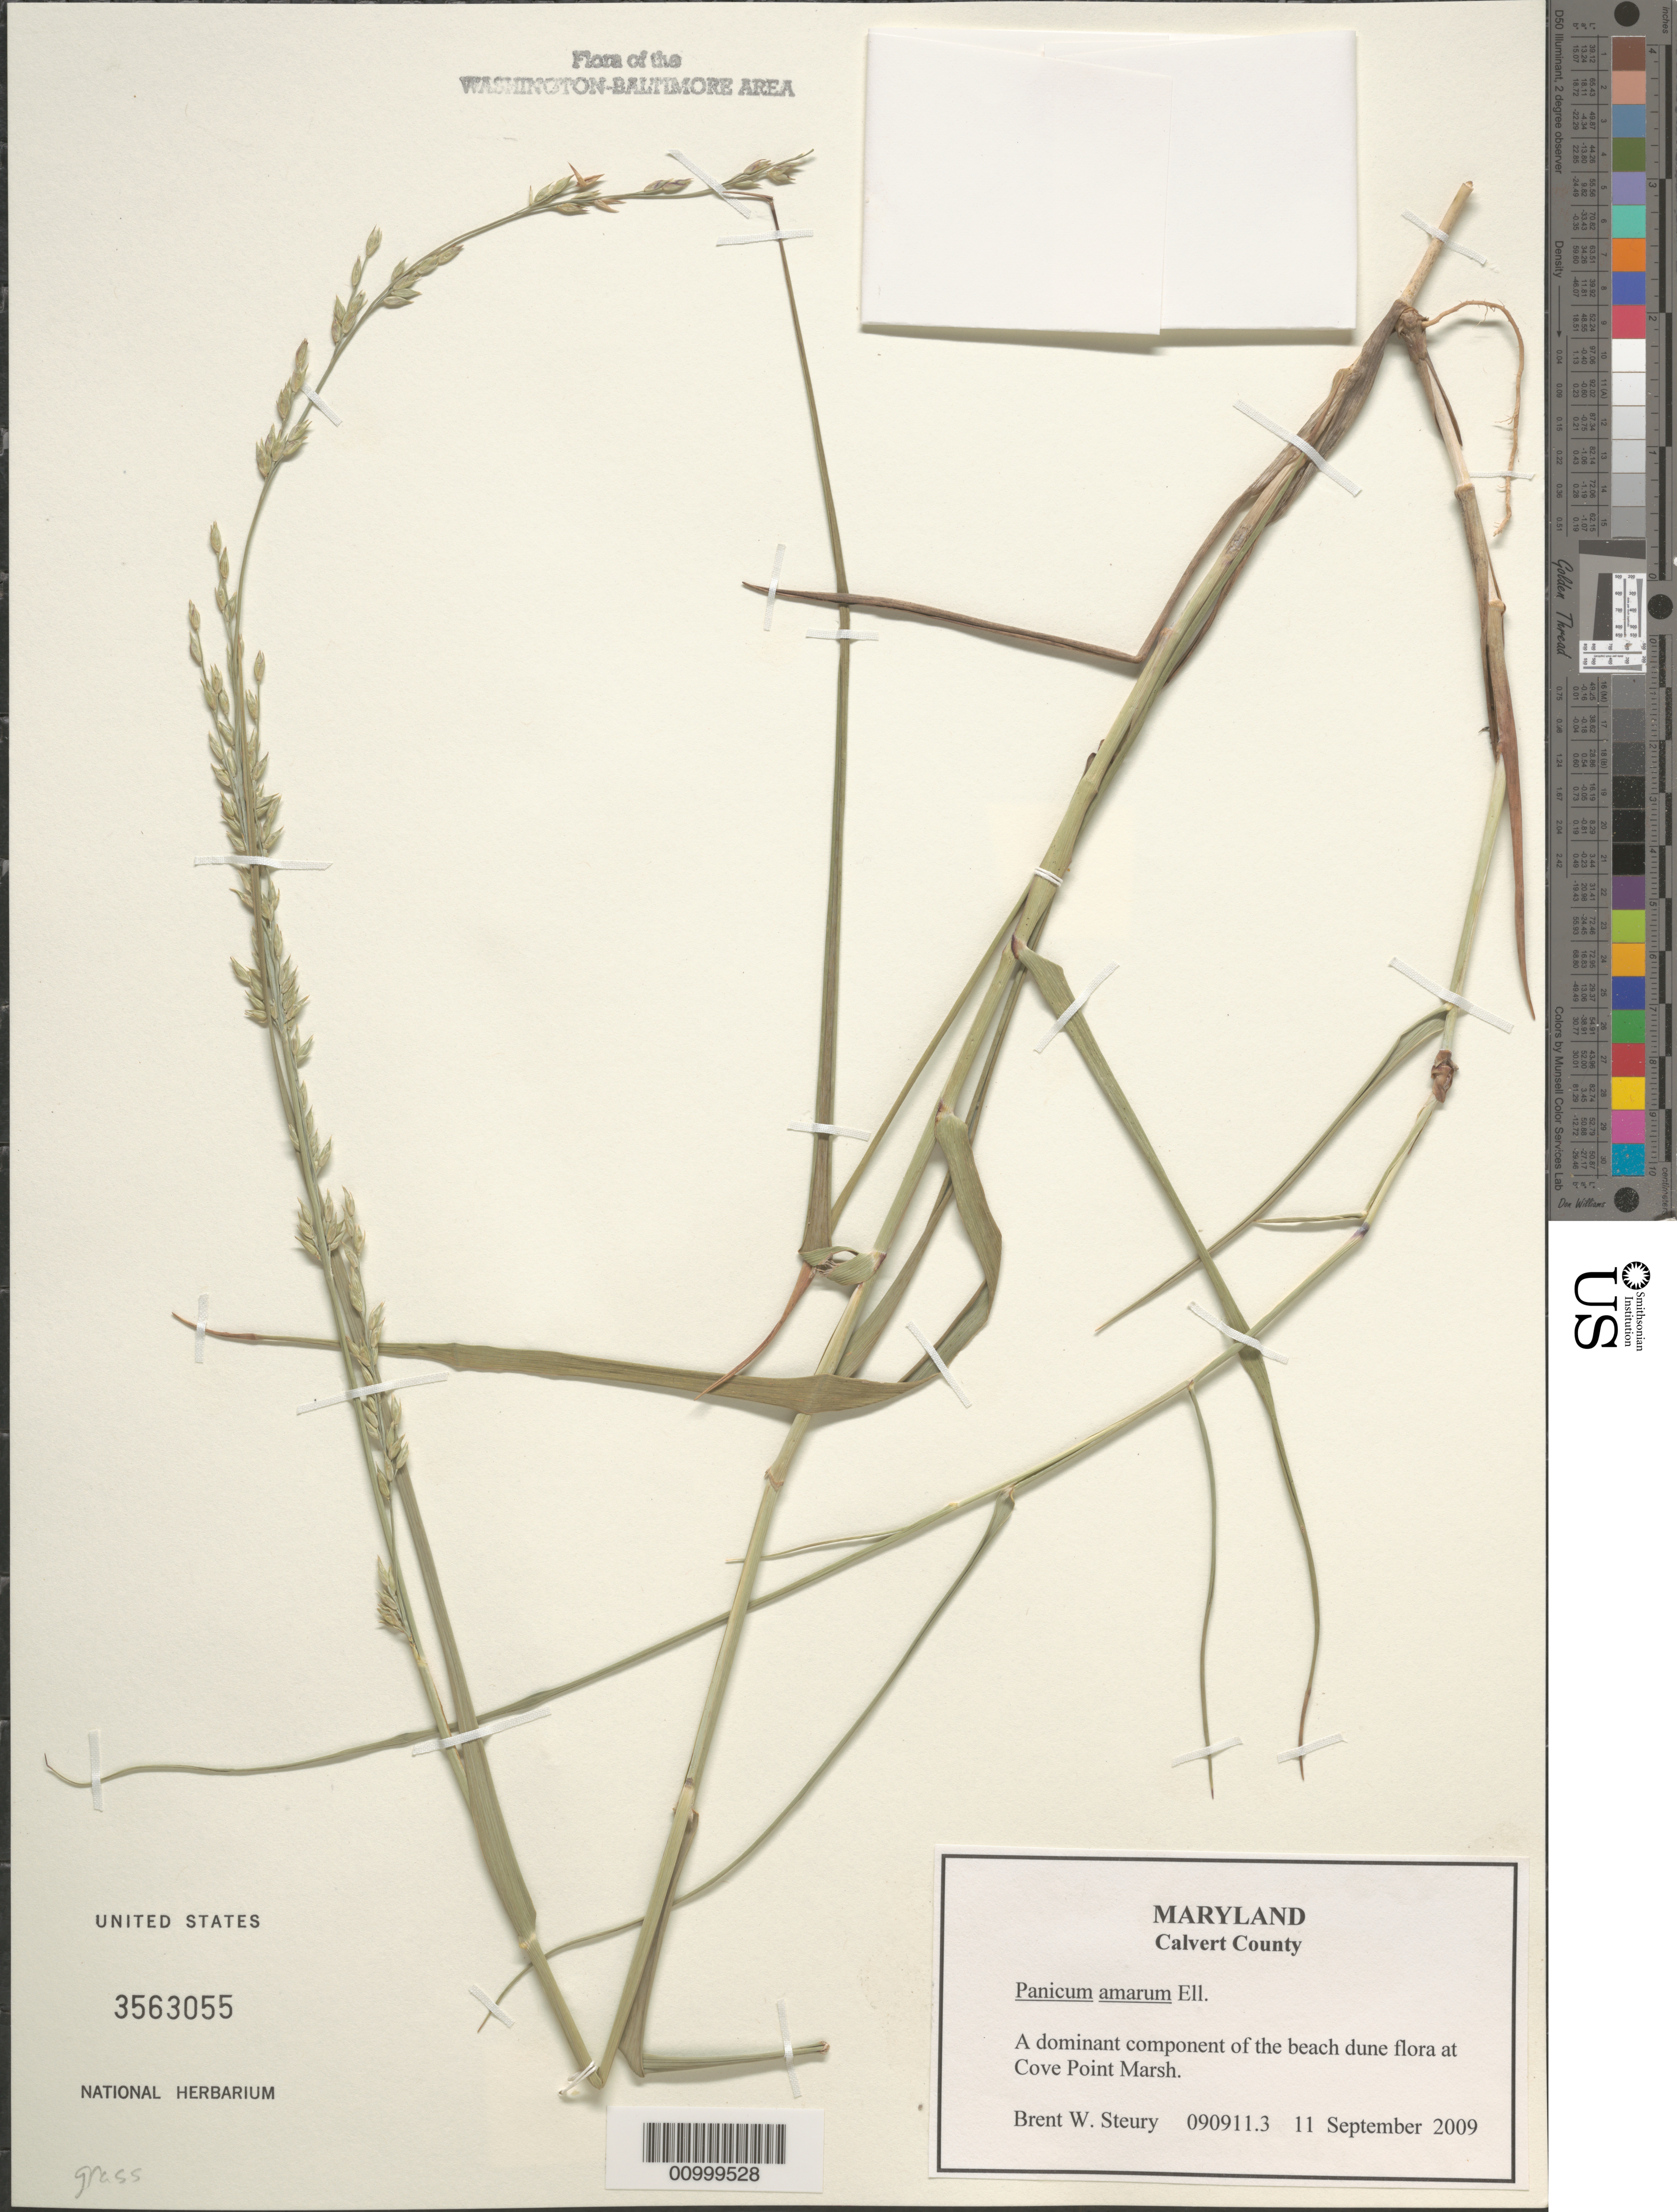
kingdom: Plantae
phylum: Tracheophyta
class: Liliopsida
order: Poales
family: Poaceae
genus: Panicum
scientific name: Panicum amarum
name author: Elliott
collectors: B. Steury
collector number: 090911.3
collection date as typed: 11 September 2009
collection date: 2009-09-11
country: United States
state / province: Maryland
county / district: Calvert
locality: Cove Point Marsh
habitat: Beach dune flora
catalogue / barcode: US 3563055